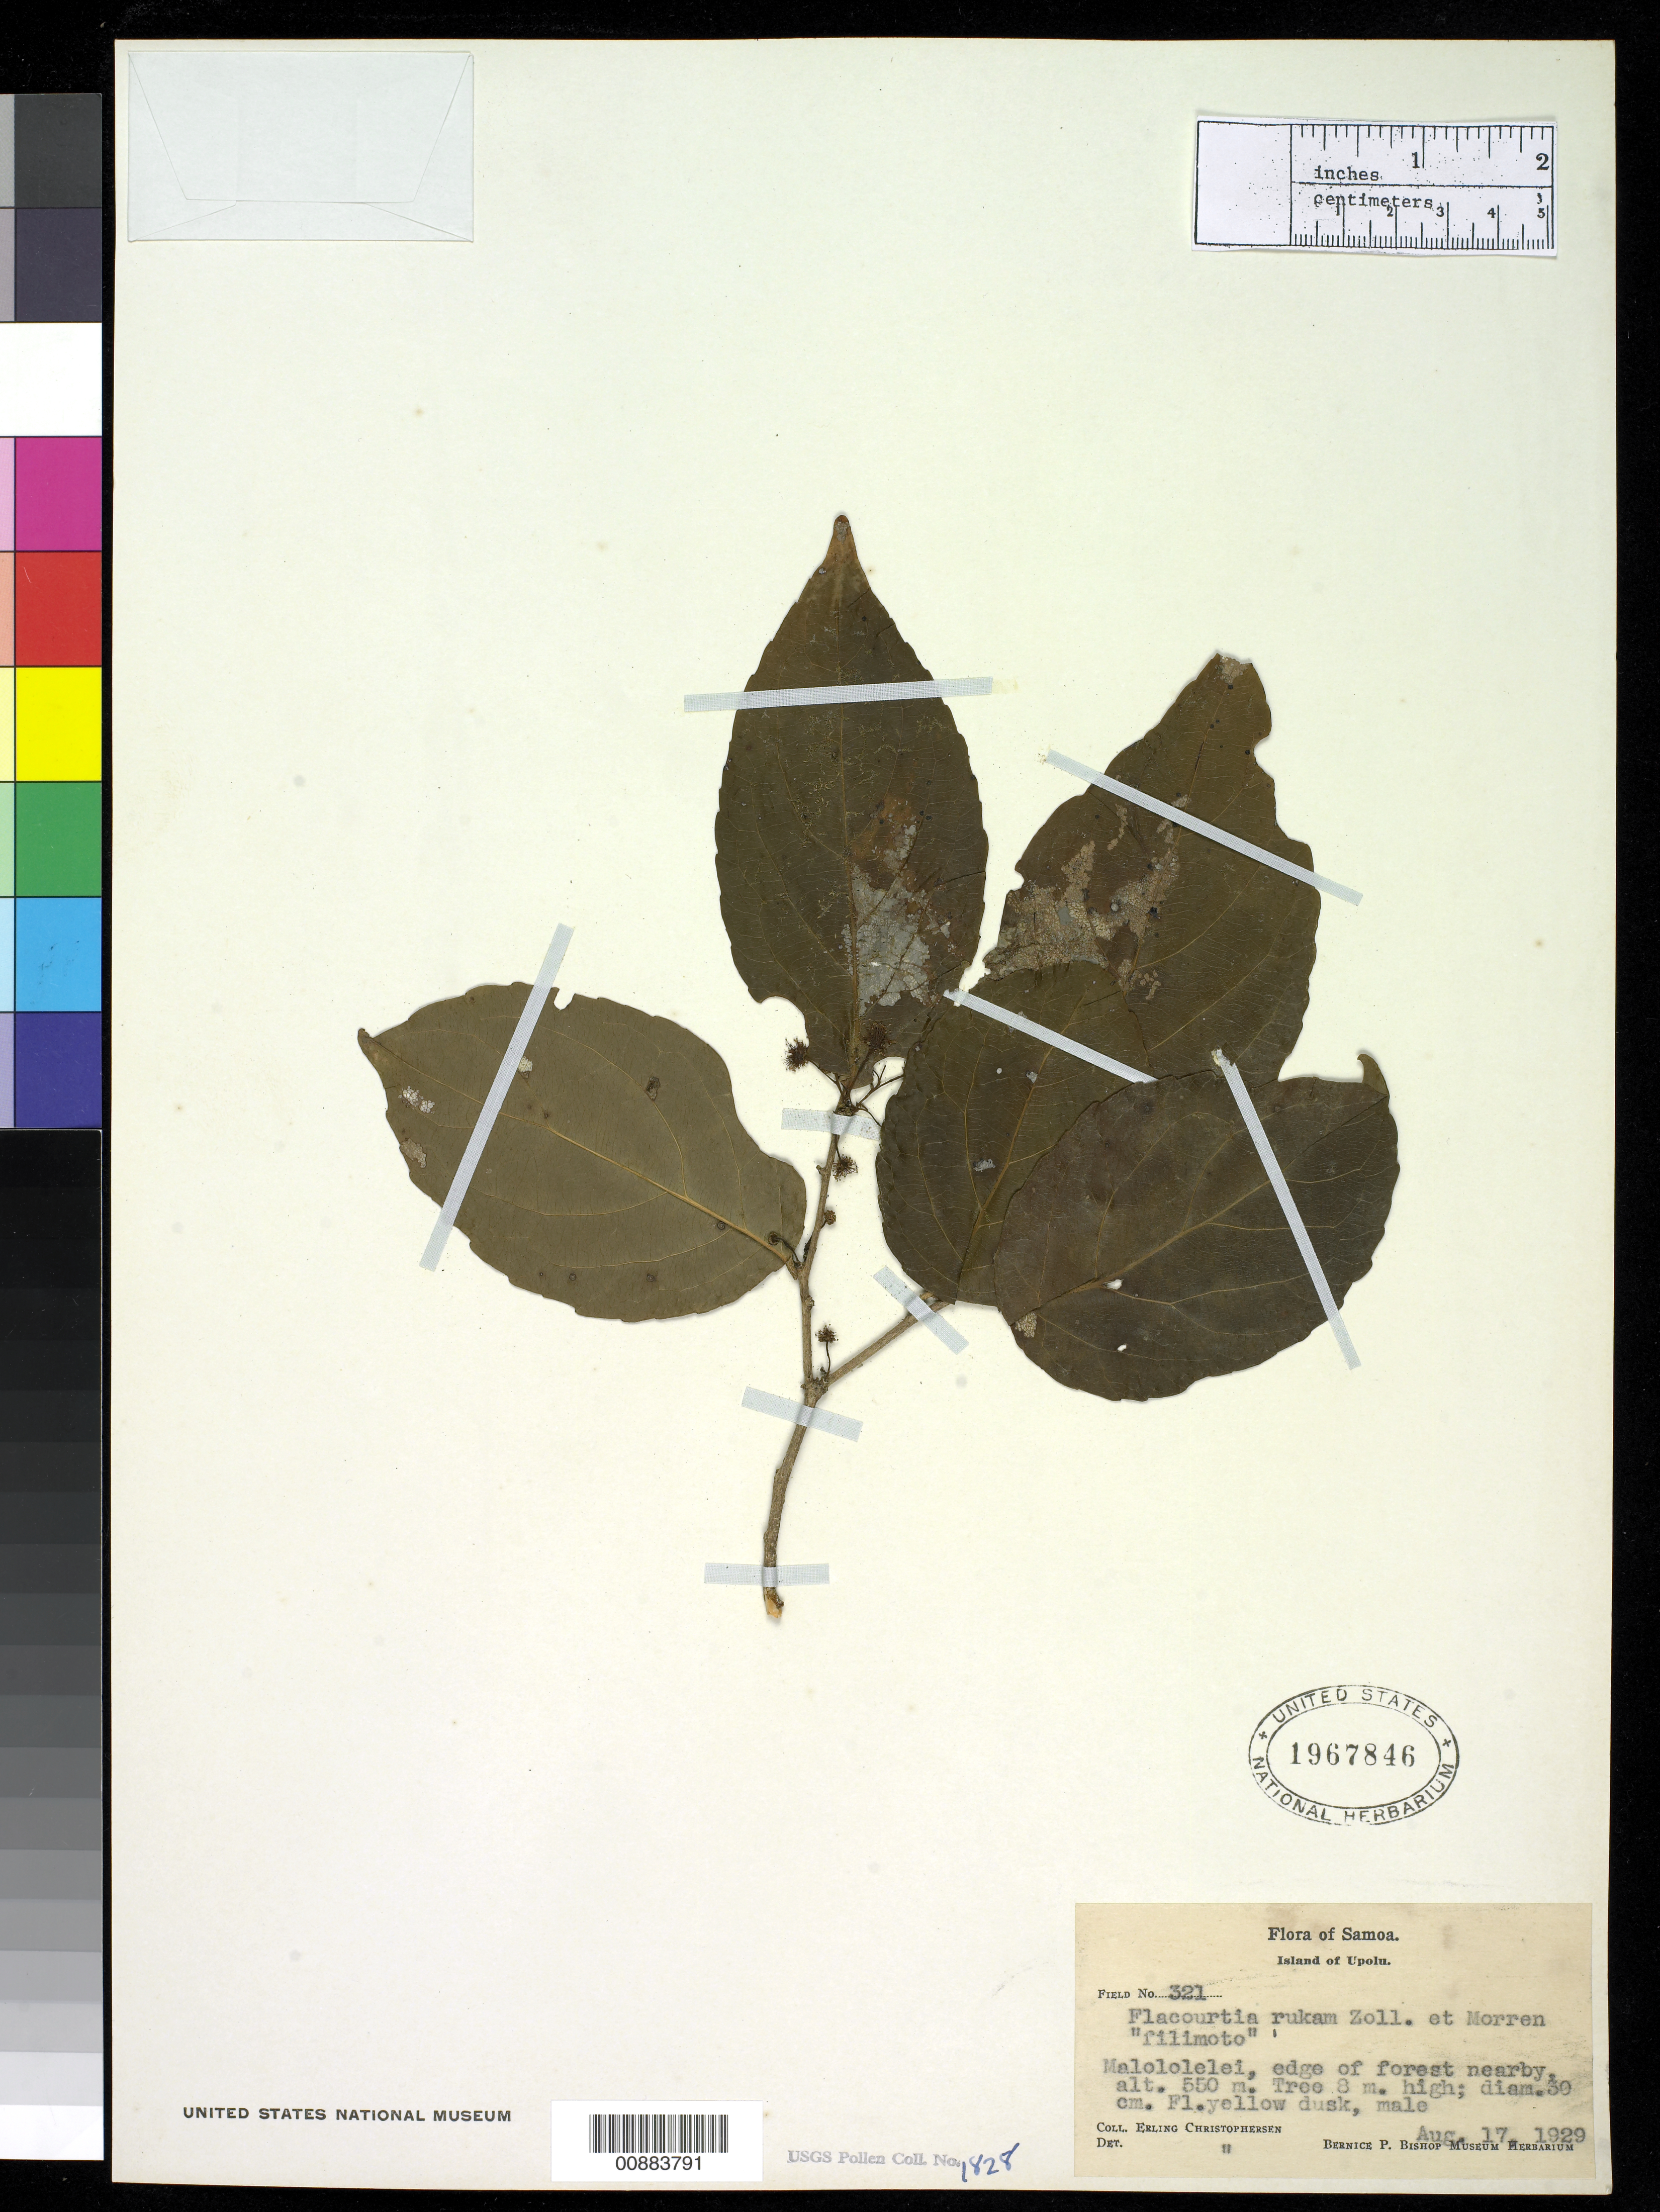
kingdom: Plantae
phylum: Tracheophyta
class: Magnoliopsida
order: Malpighiales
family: Salicaceae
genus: Flacourtia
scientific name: Flacourtia rukam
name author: Zoll. & Moritzi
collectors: E. Christophersen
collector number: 321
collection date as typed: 17 Aug 1929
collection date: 1929-08-17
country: Samoa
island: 'Upolu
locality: Malololelei, edge of forest nearby.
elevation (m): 550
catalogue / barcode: US 1967846